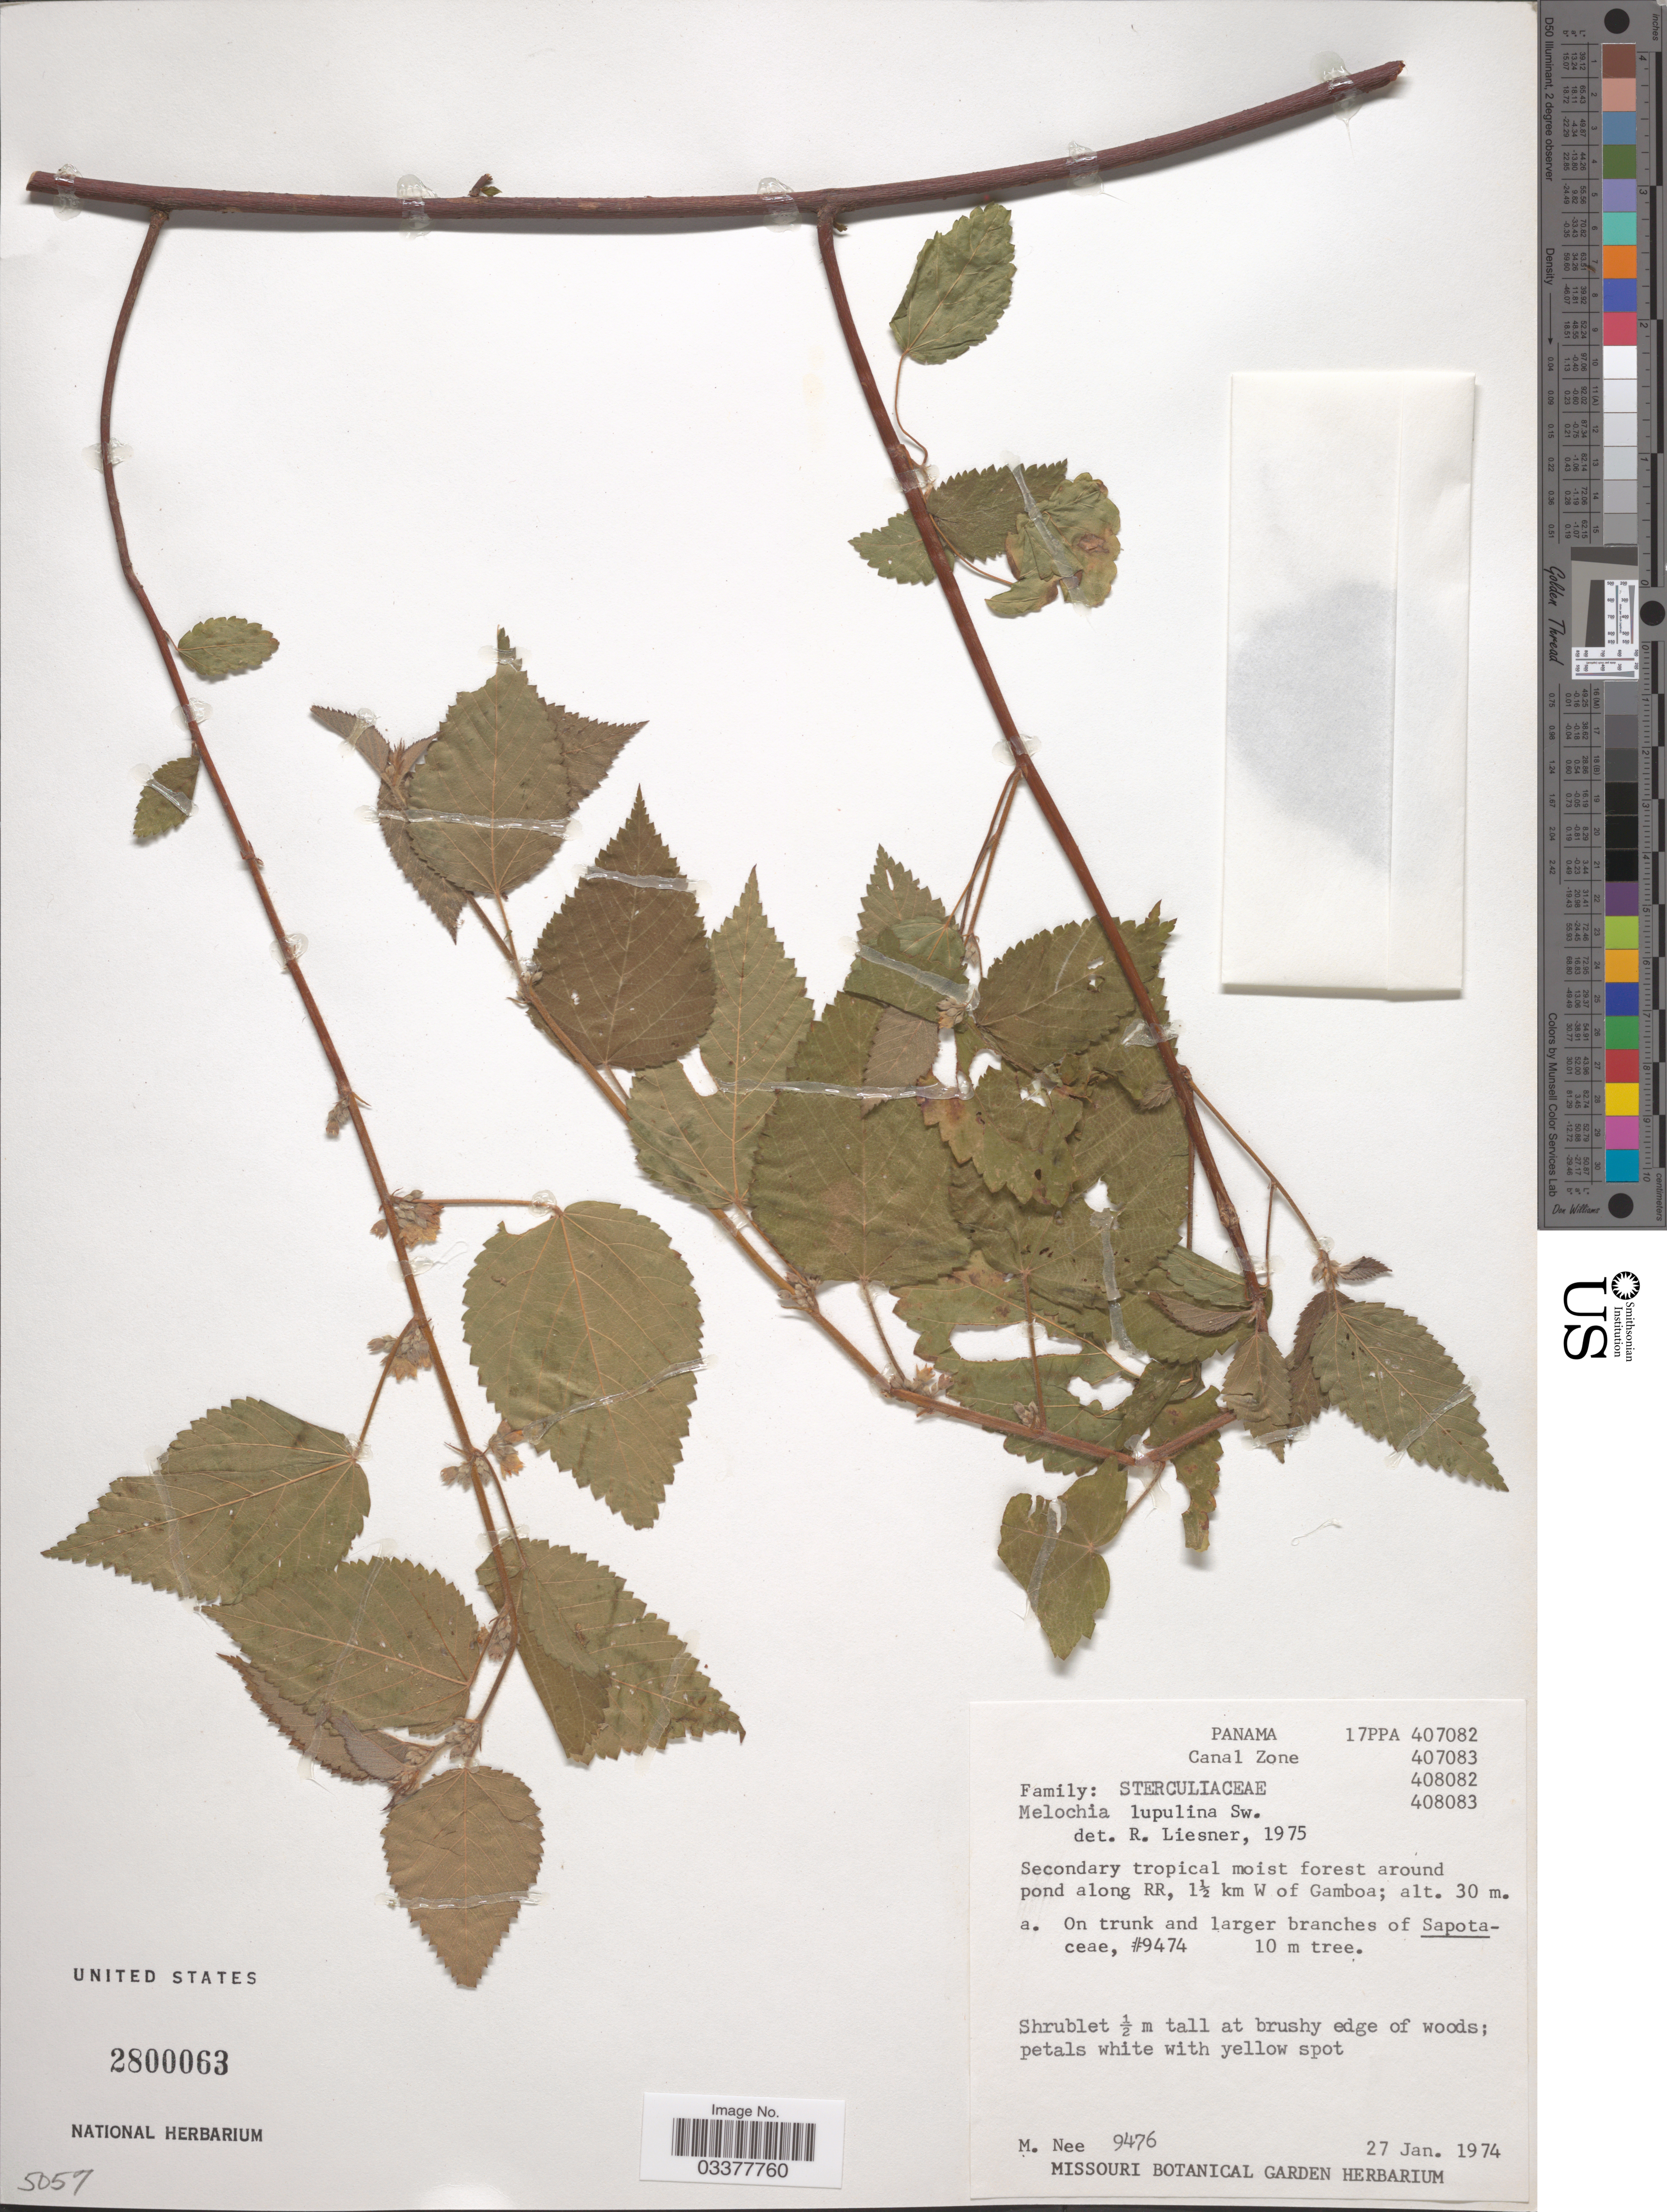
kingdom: Plantae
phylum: Tracheophyta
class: Magnoliopsida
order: Malvales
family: Malvaceae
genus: Melochia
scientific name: Melochia lupulina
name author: Sw.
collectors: M. Nee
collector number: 9476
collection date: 1974-01-27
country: Panama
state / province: Colón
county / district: Canal Zone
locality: Canal Zone. Around pond along RR, 1½ km W of Gamboa.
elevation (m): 30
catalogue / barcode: US 2800063